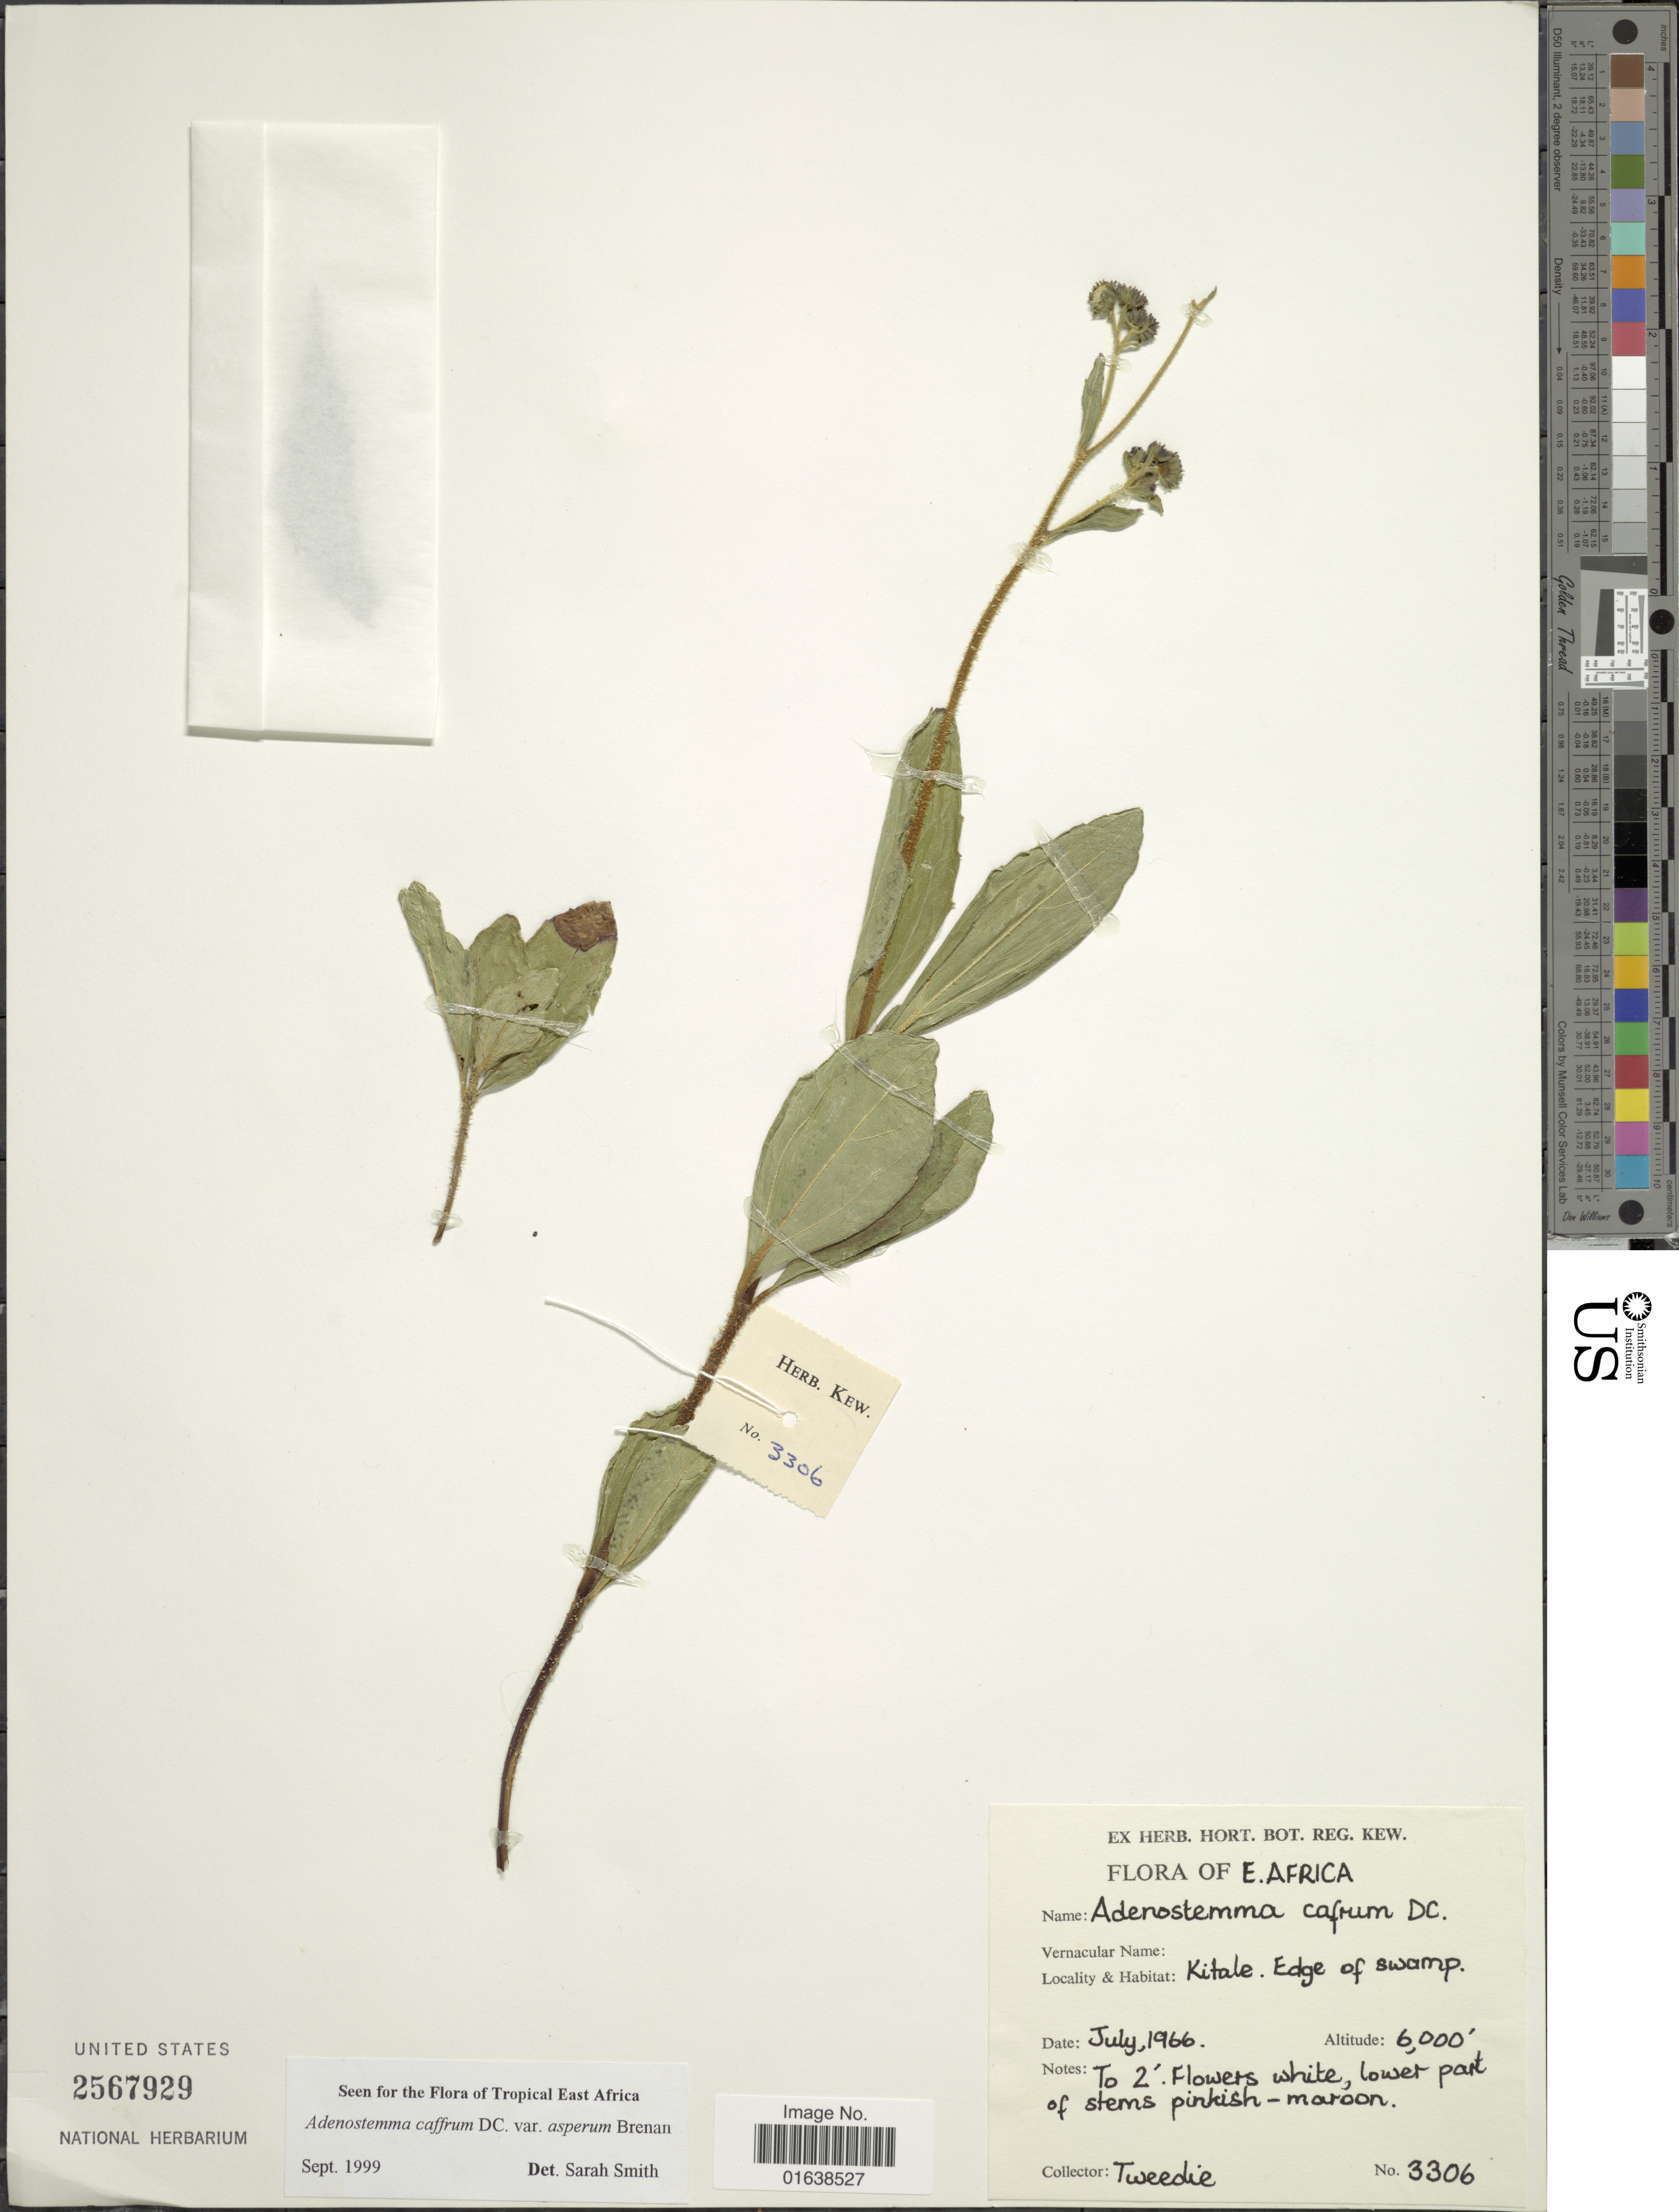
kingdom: Plantae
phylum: Tracheophyta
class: Magnoliopsida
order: Asterales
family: Asteraceae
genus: Adenostemma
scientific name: Adenostemma caffrum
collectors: -- Tweedie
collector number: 3306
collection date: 1966-07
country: Kenya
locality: E. Africa. Kitale. Edge of swamp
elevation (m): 1829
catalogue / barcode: US 2567929